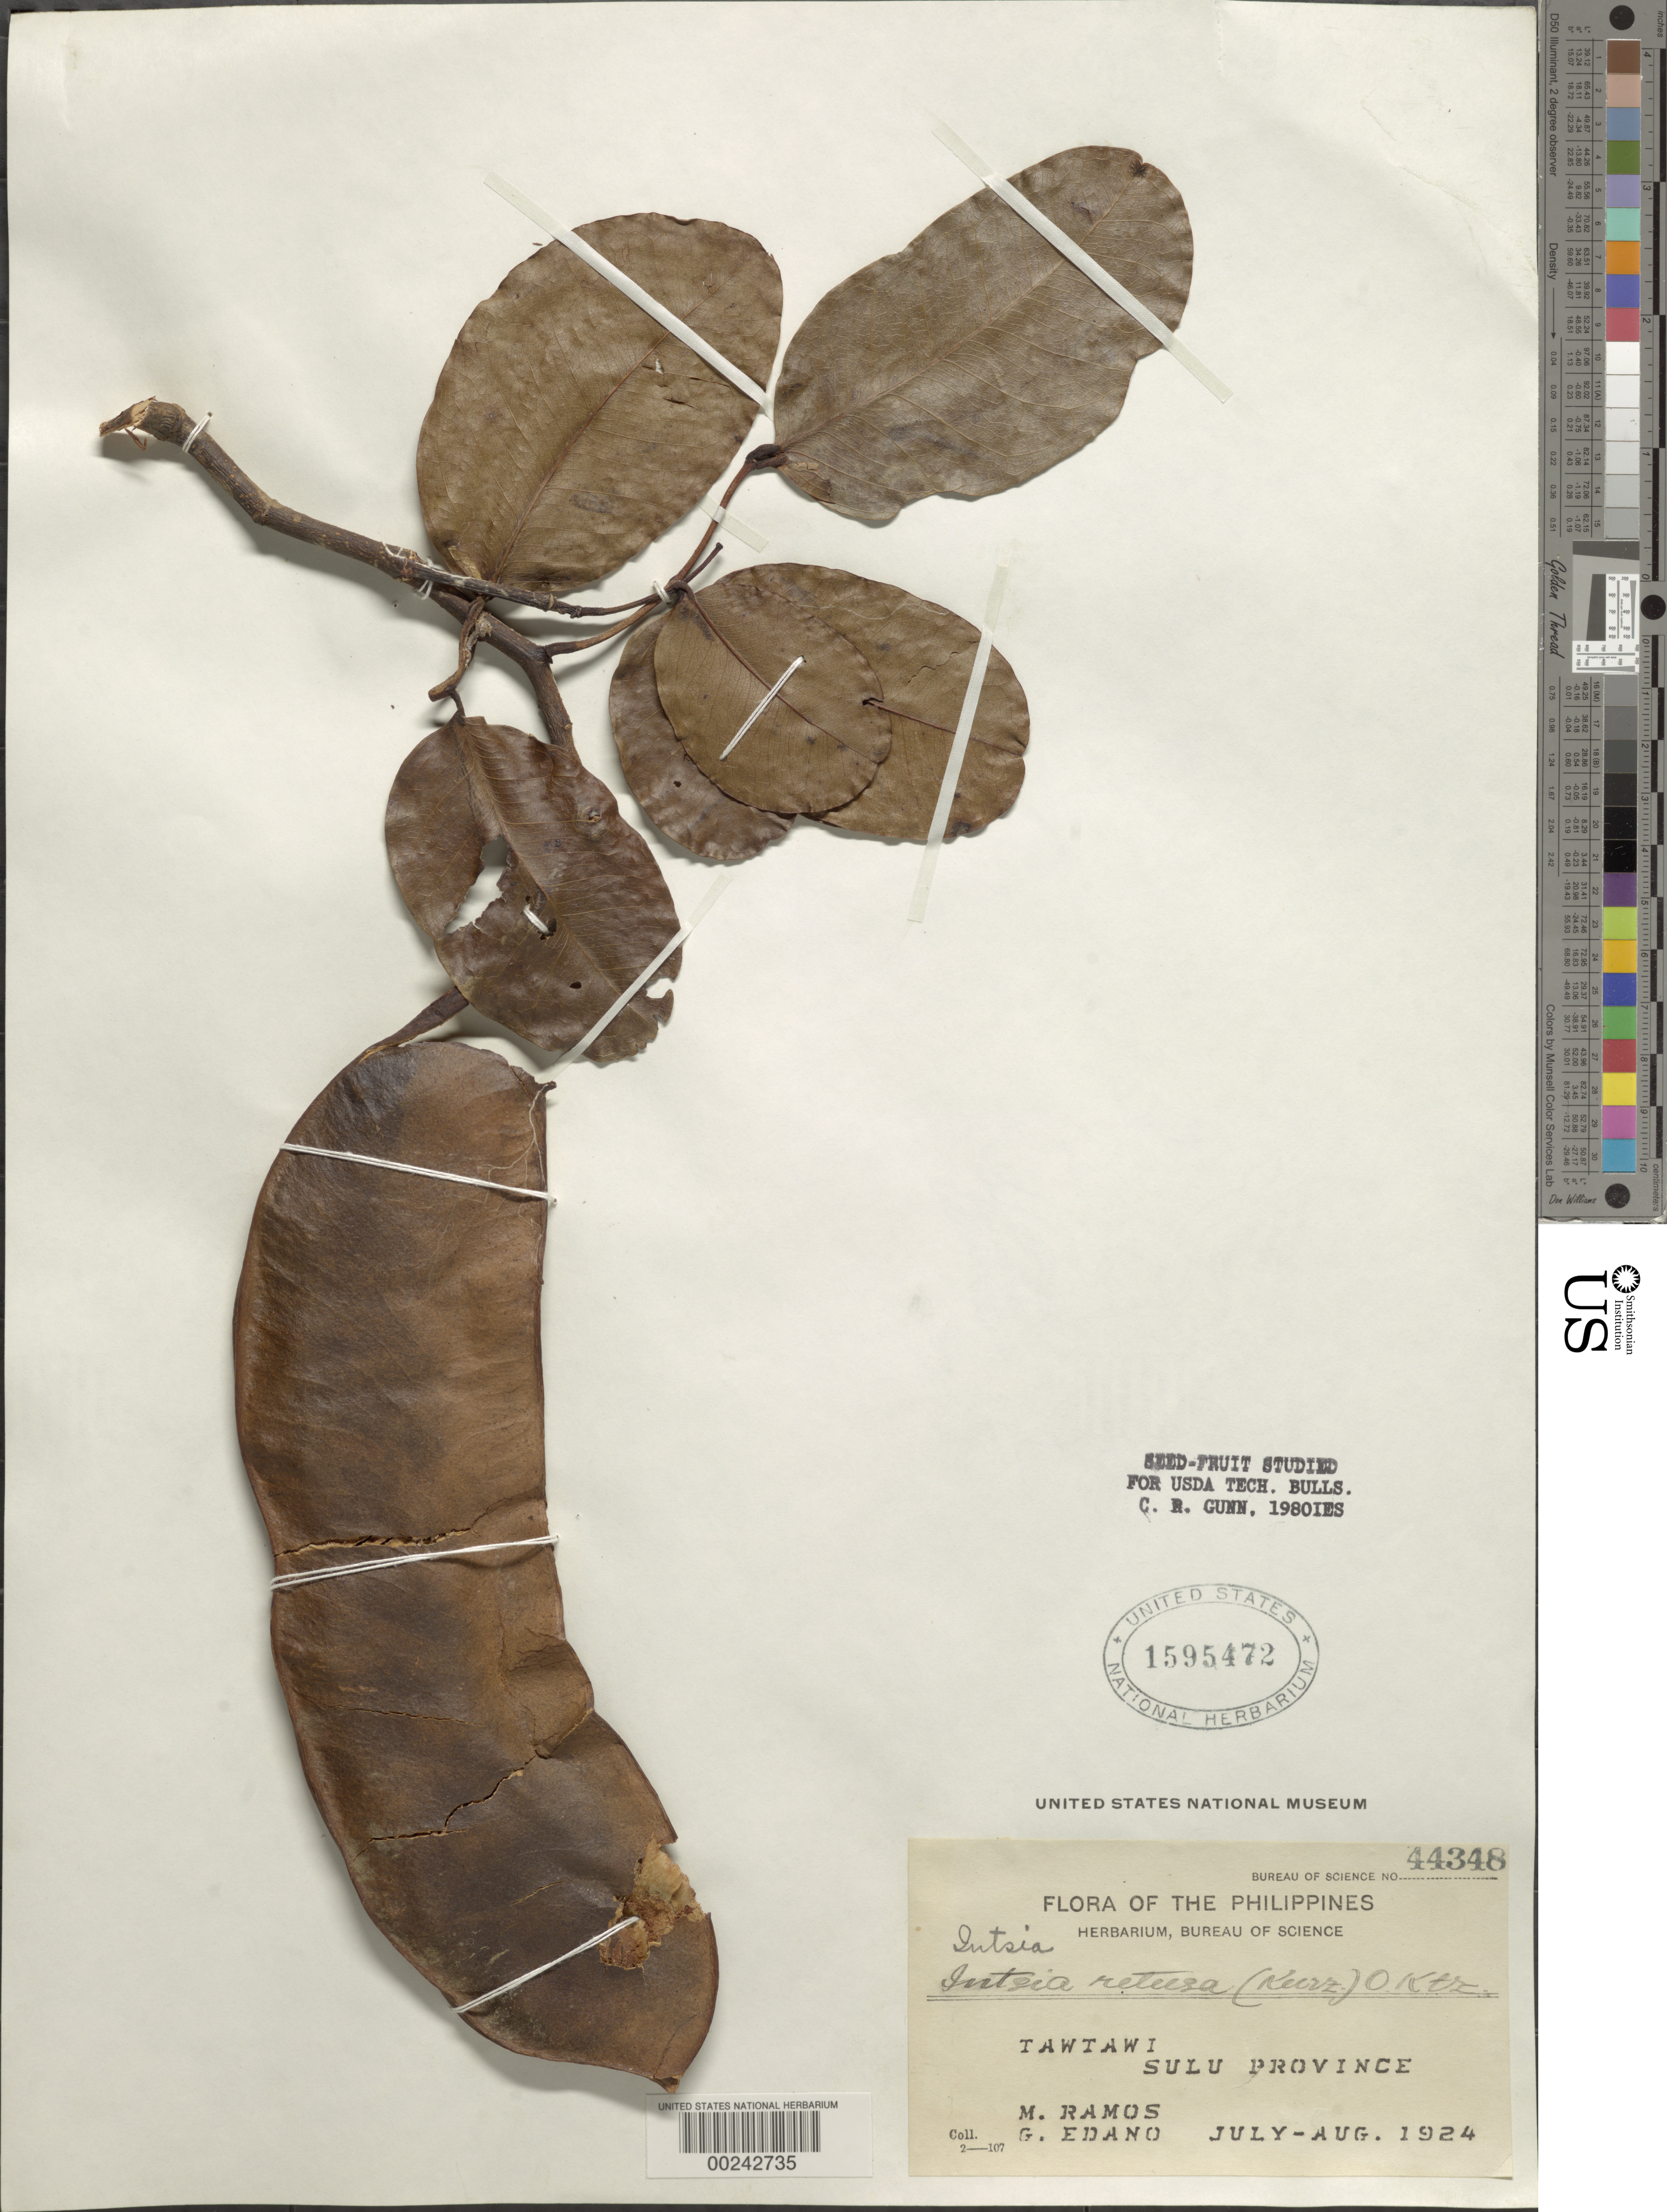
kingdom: Plantae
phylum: Tracheophyta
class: Magnoliopsida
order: Fabales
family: Fabaceae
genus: Intsia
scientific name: Intsia retusa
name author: Kuntze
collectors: M. Ramos & G. E. Edaño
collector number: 44348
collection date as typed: Jul 1924 to -- Aug 1924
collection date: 1924-07/1924-08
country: Philippines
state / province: Muslim Mindanao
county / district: Sulu / Tawi Tawi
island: Tawitawi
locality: Tawtawi [Sulu Archipelago]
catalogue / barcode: US 1595472